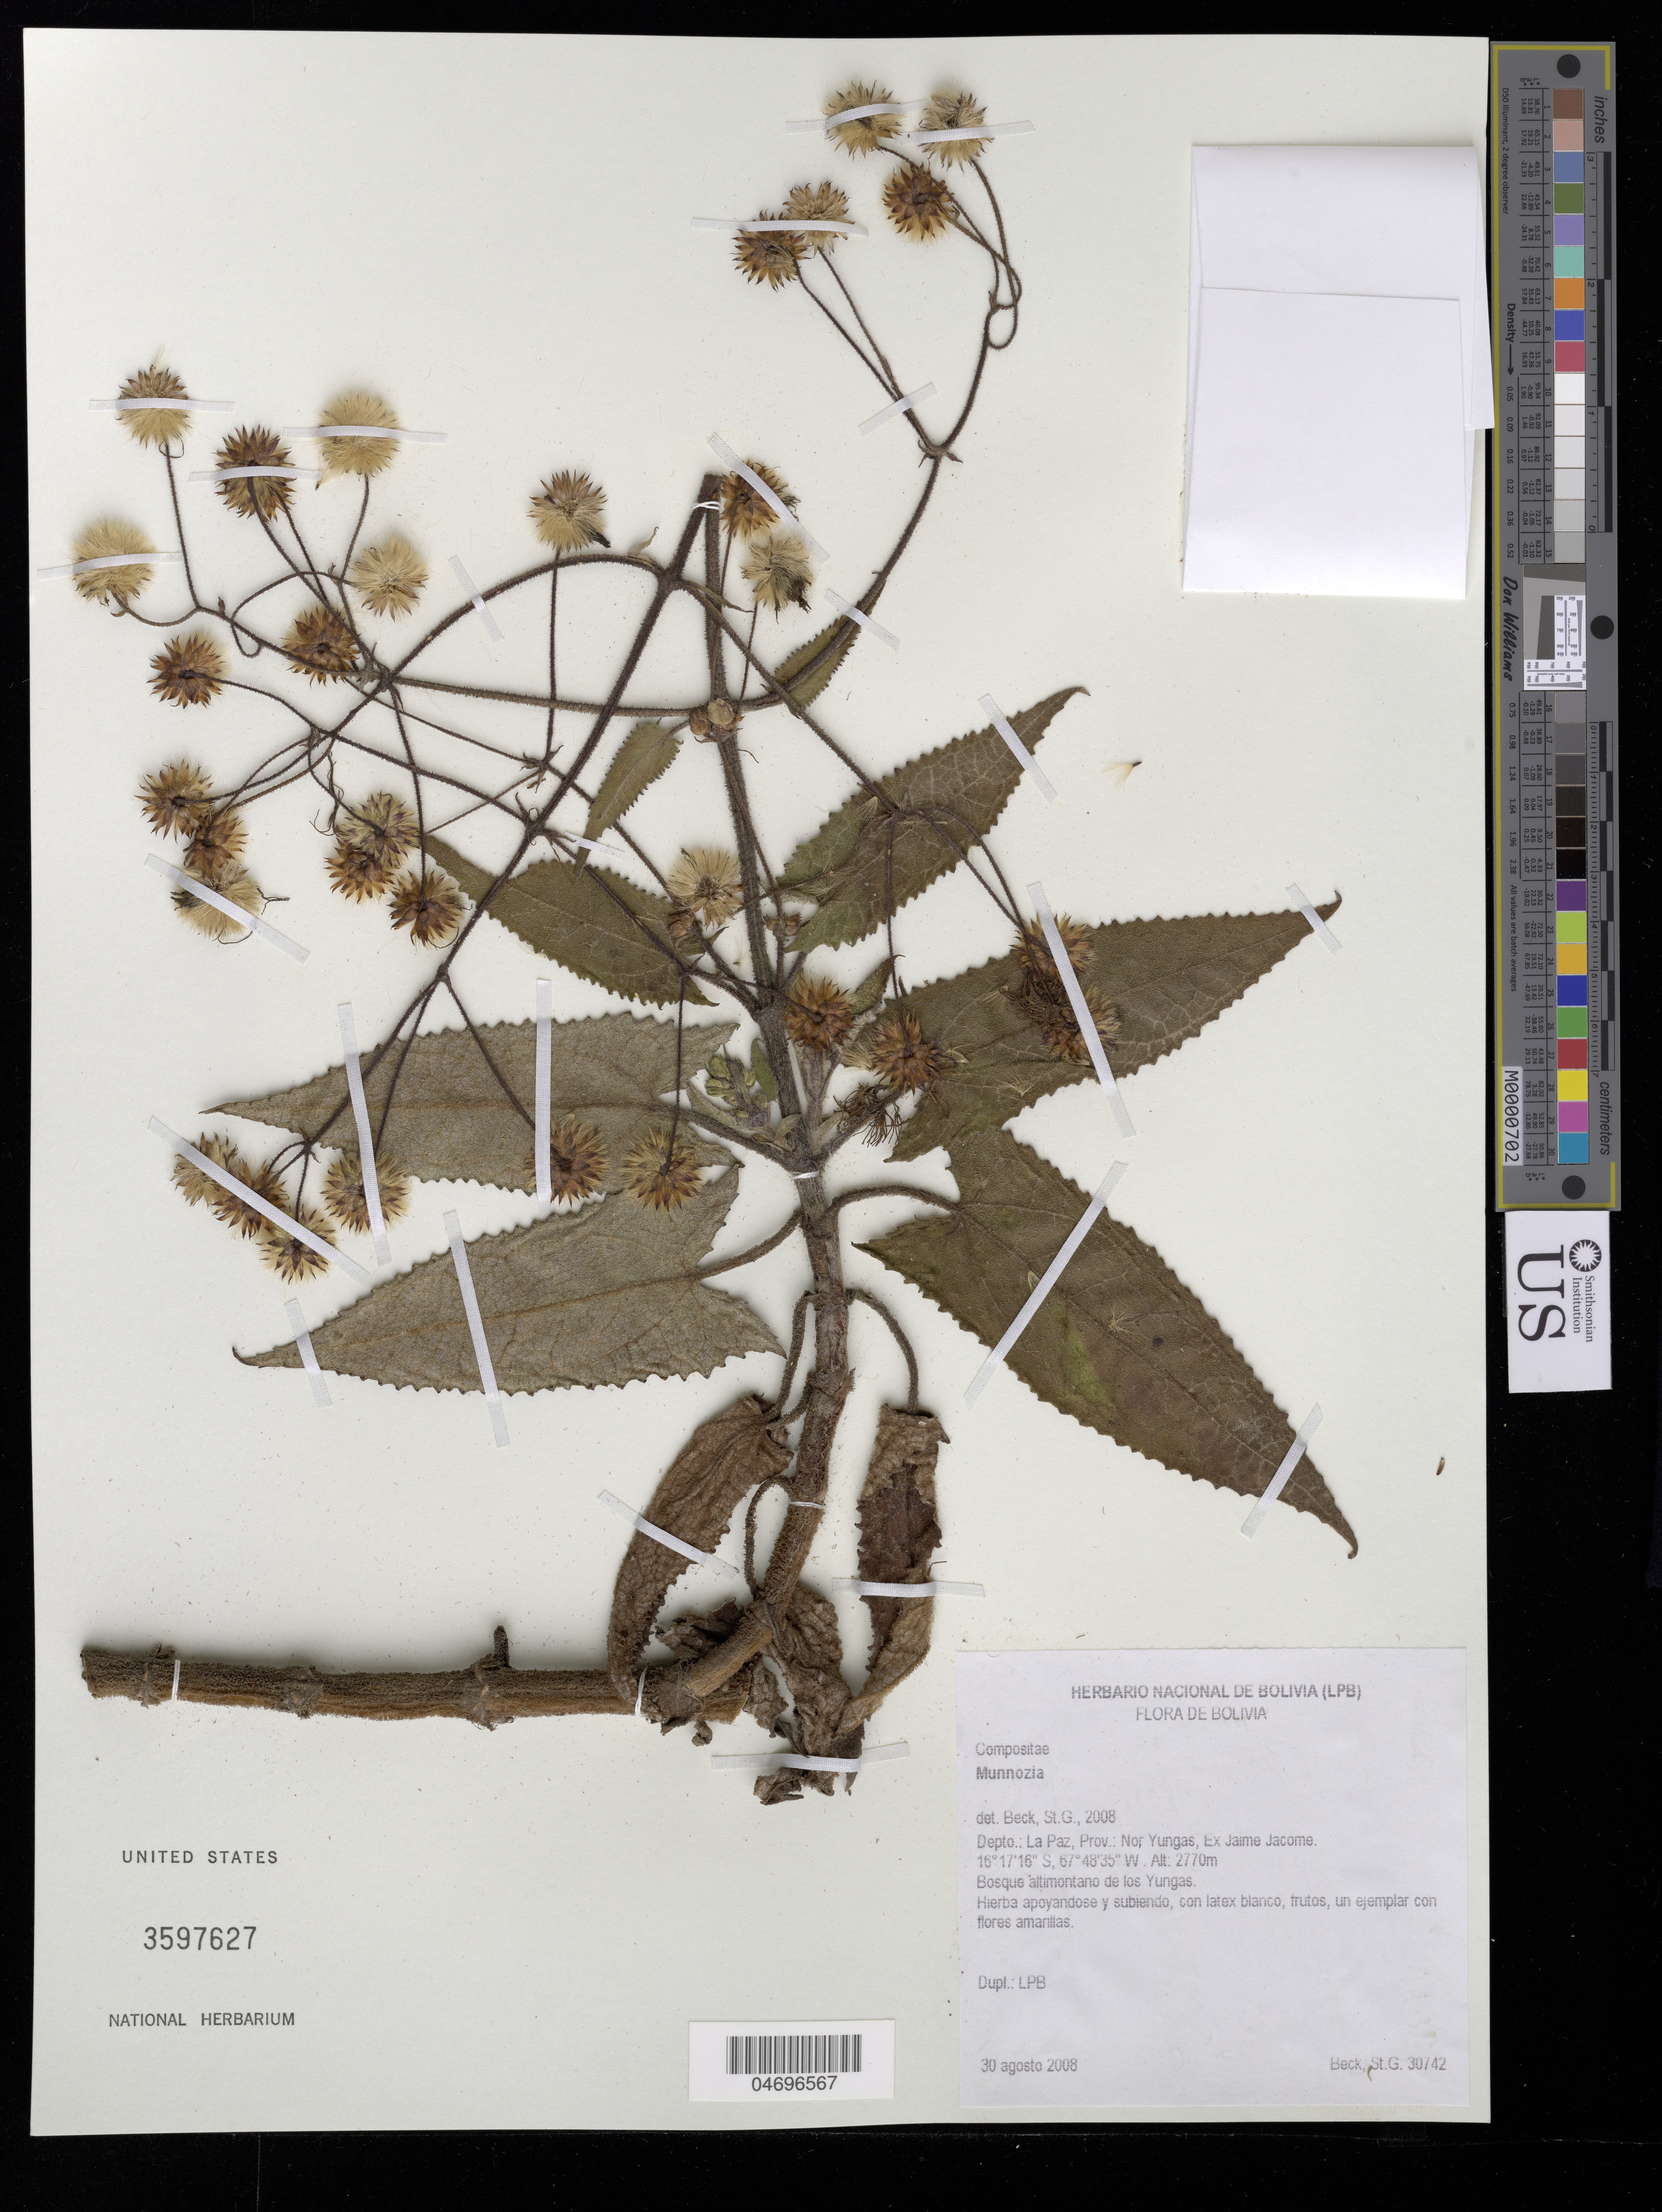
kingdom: Plantae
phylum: Tracheophyta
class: Magnoliopsida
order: Asterales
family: Asteraceae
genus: Munnozia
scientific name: Munnozia sp.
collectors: S. G. Beck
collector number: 30742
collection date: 2008-08-30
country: Bolivia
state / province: La Paz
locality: Depto. La Paz, Prov.: Nor Yungas, Ex Jaime Jacome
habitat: Bosque altimontano de los Yungas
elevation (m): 2770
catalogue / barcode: US 3597627